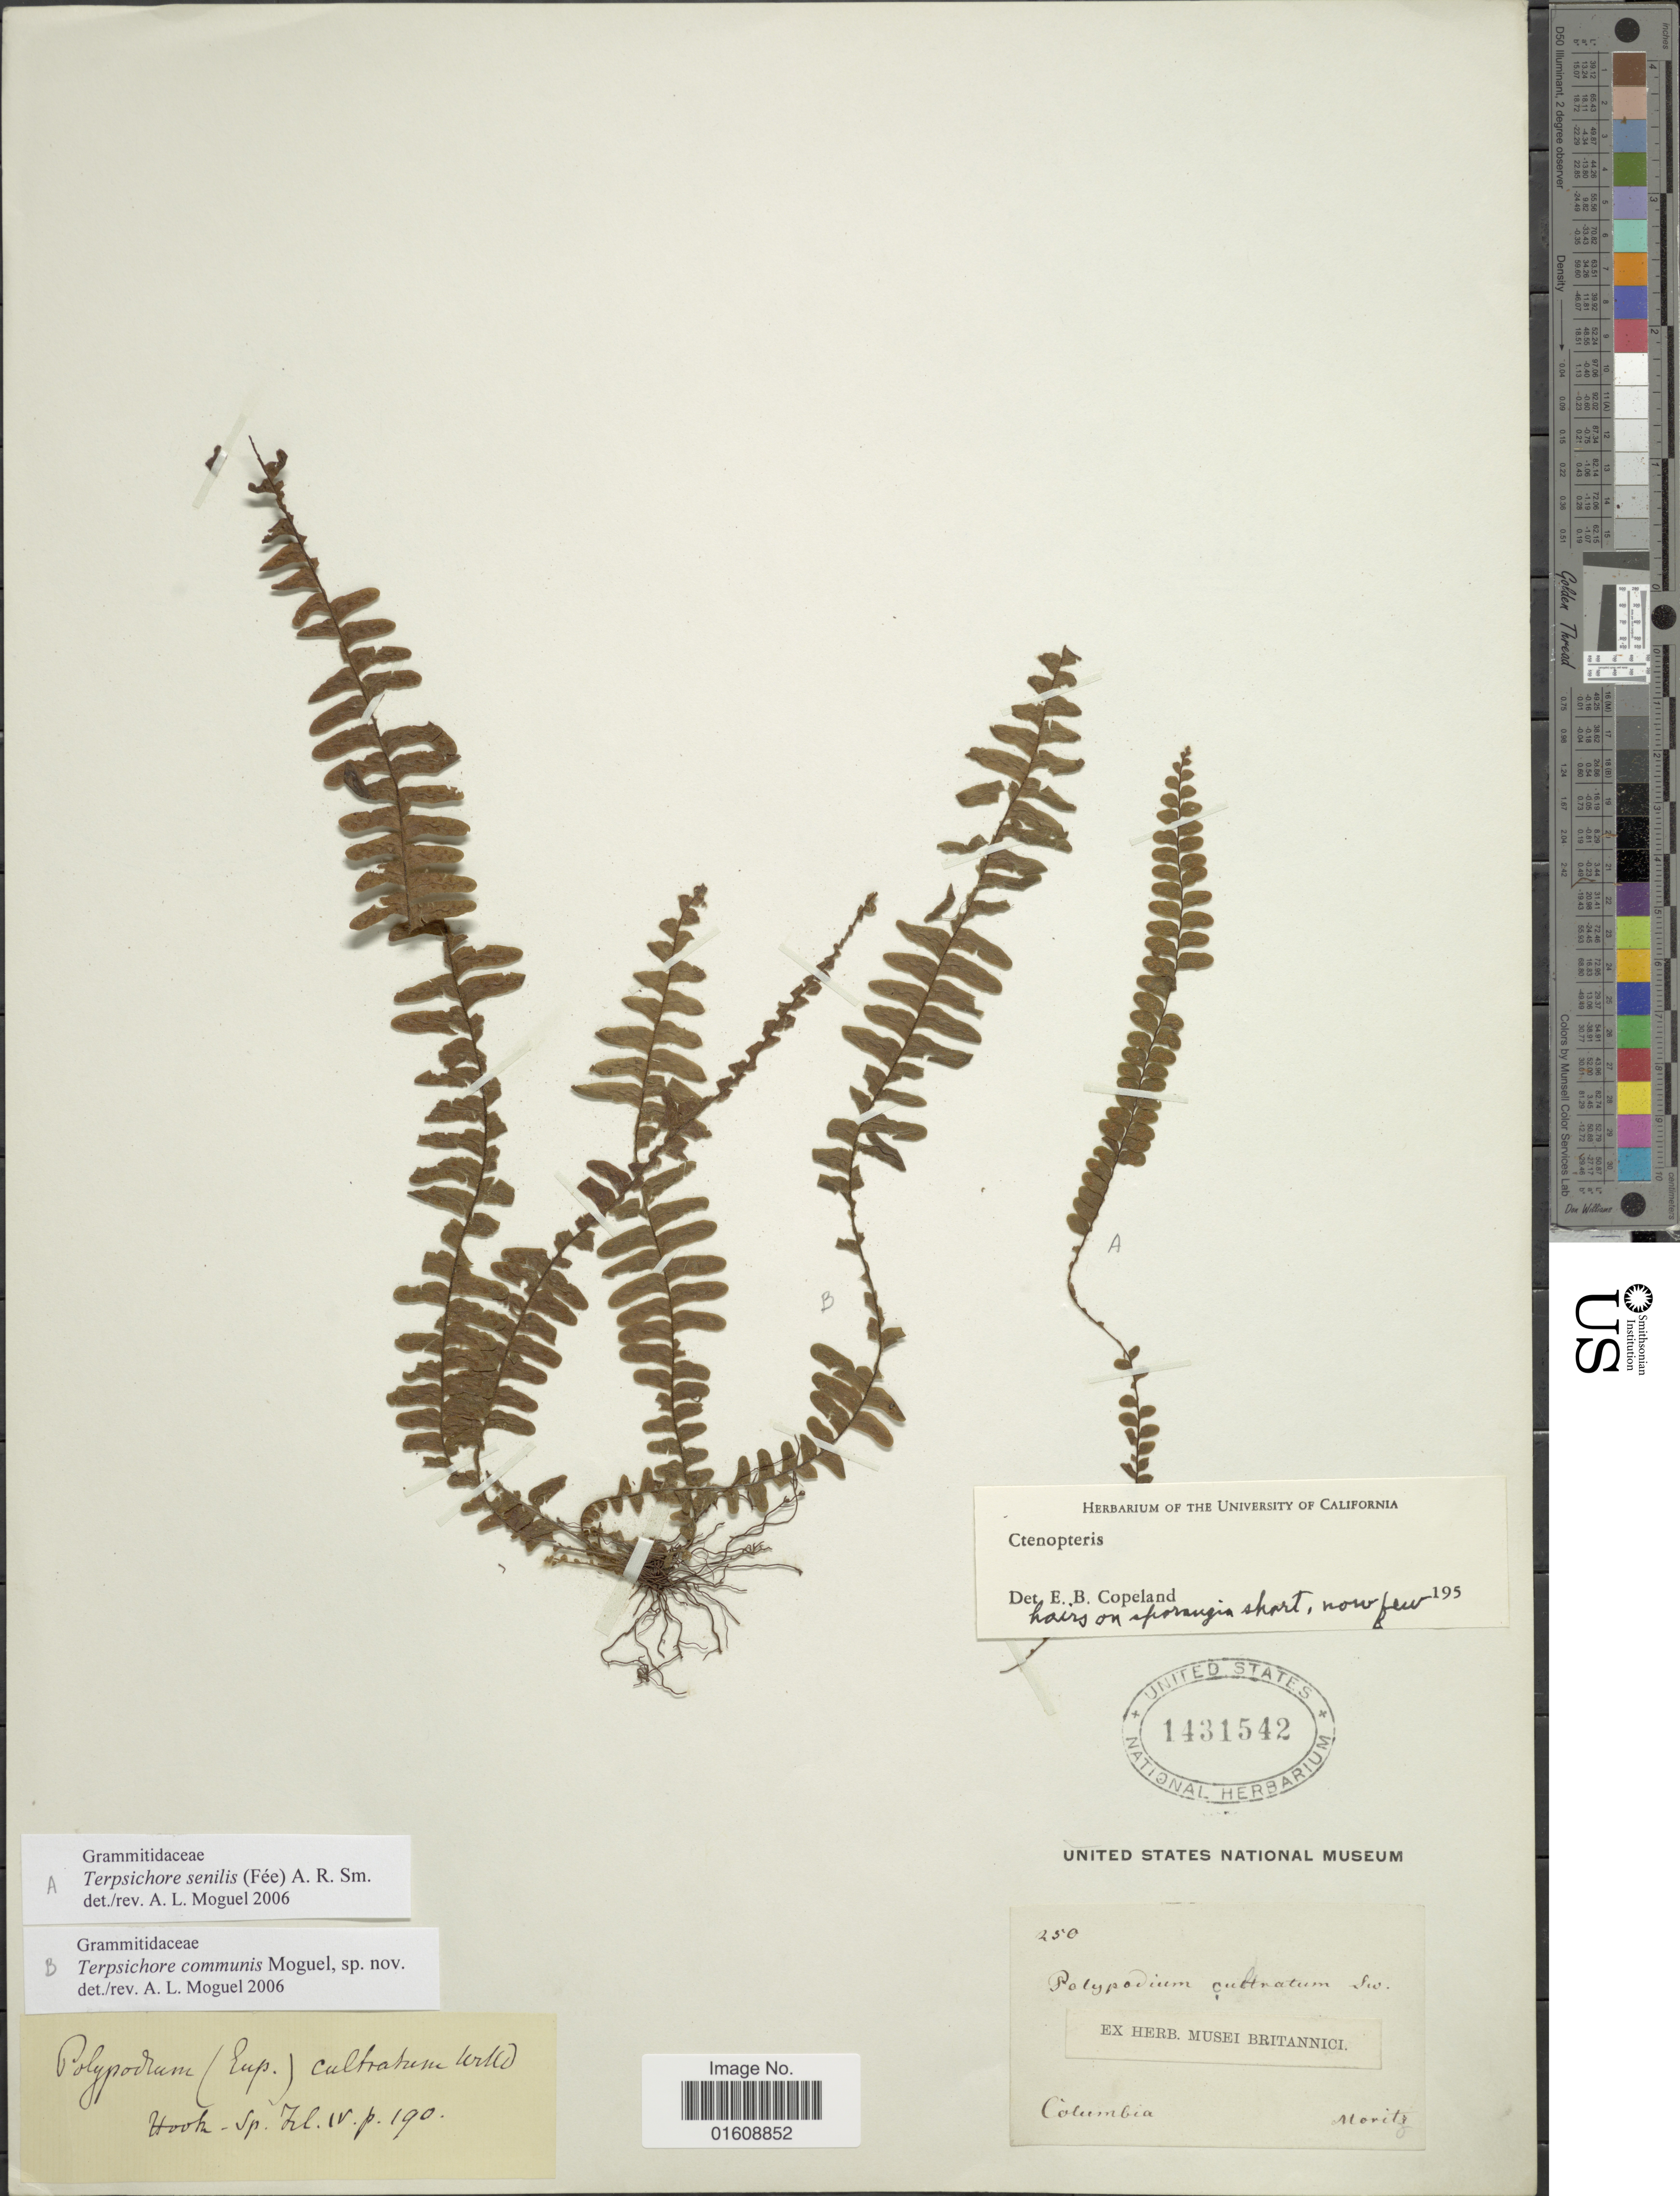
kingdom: Plantae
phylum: Tracheophyta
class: Polypodiopsida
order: Polypodiales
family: Polypodiaceae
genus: Alansmia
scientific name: Alansmia variabilis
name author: (Mett.) Moguel & M. Kessler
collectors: Moritz, --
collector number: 250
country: Colombia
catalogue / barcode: US 1431542